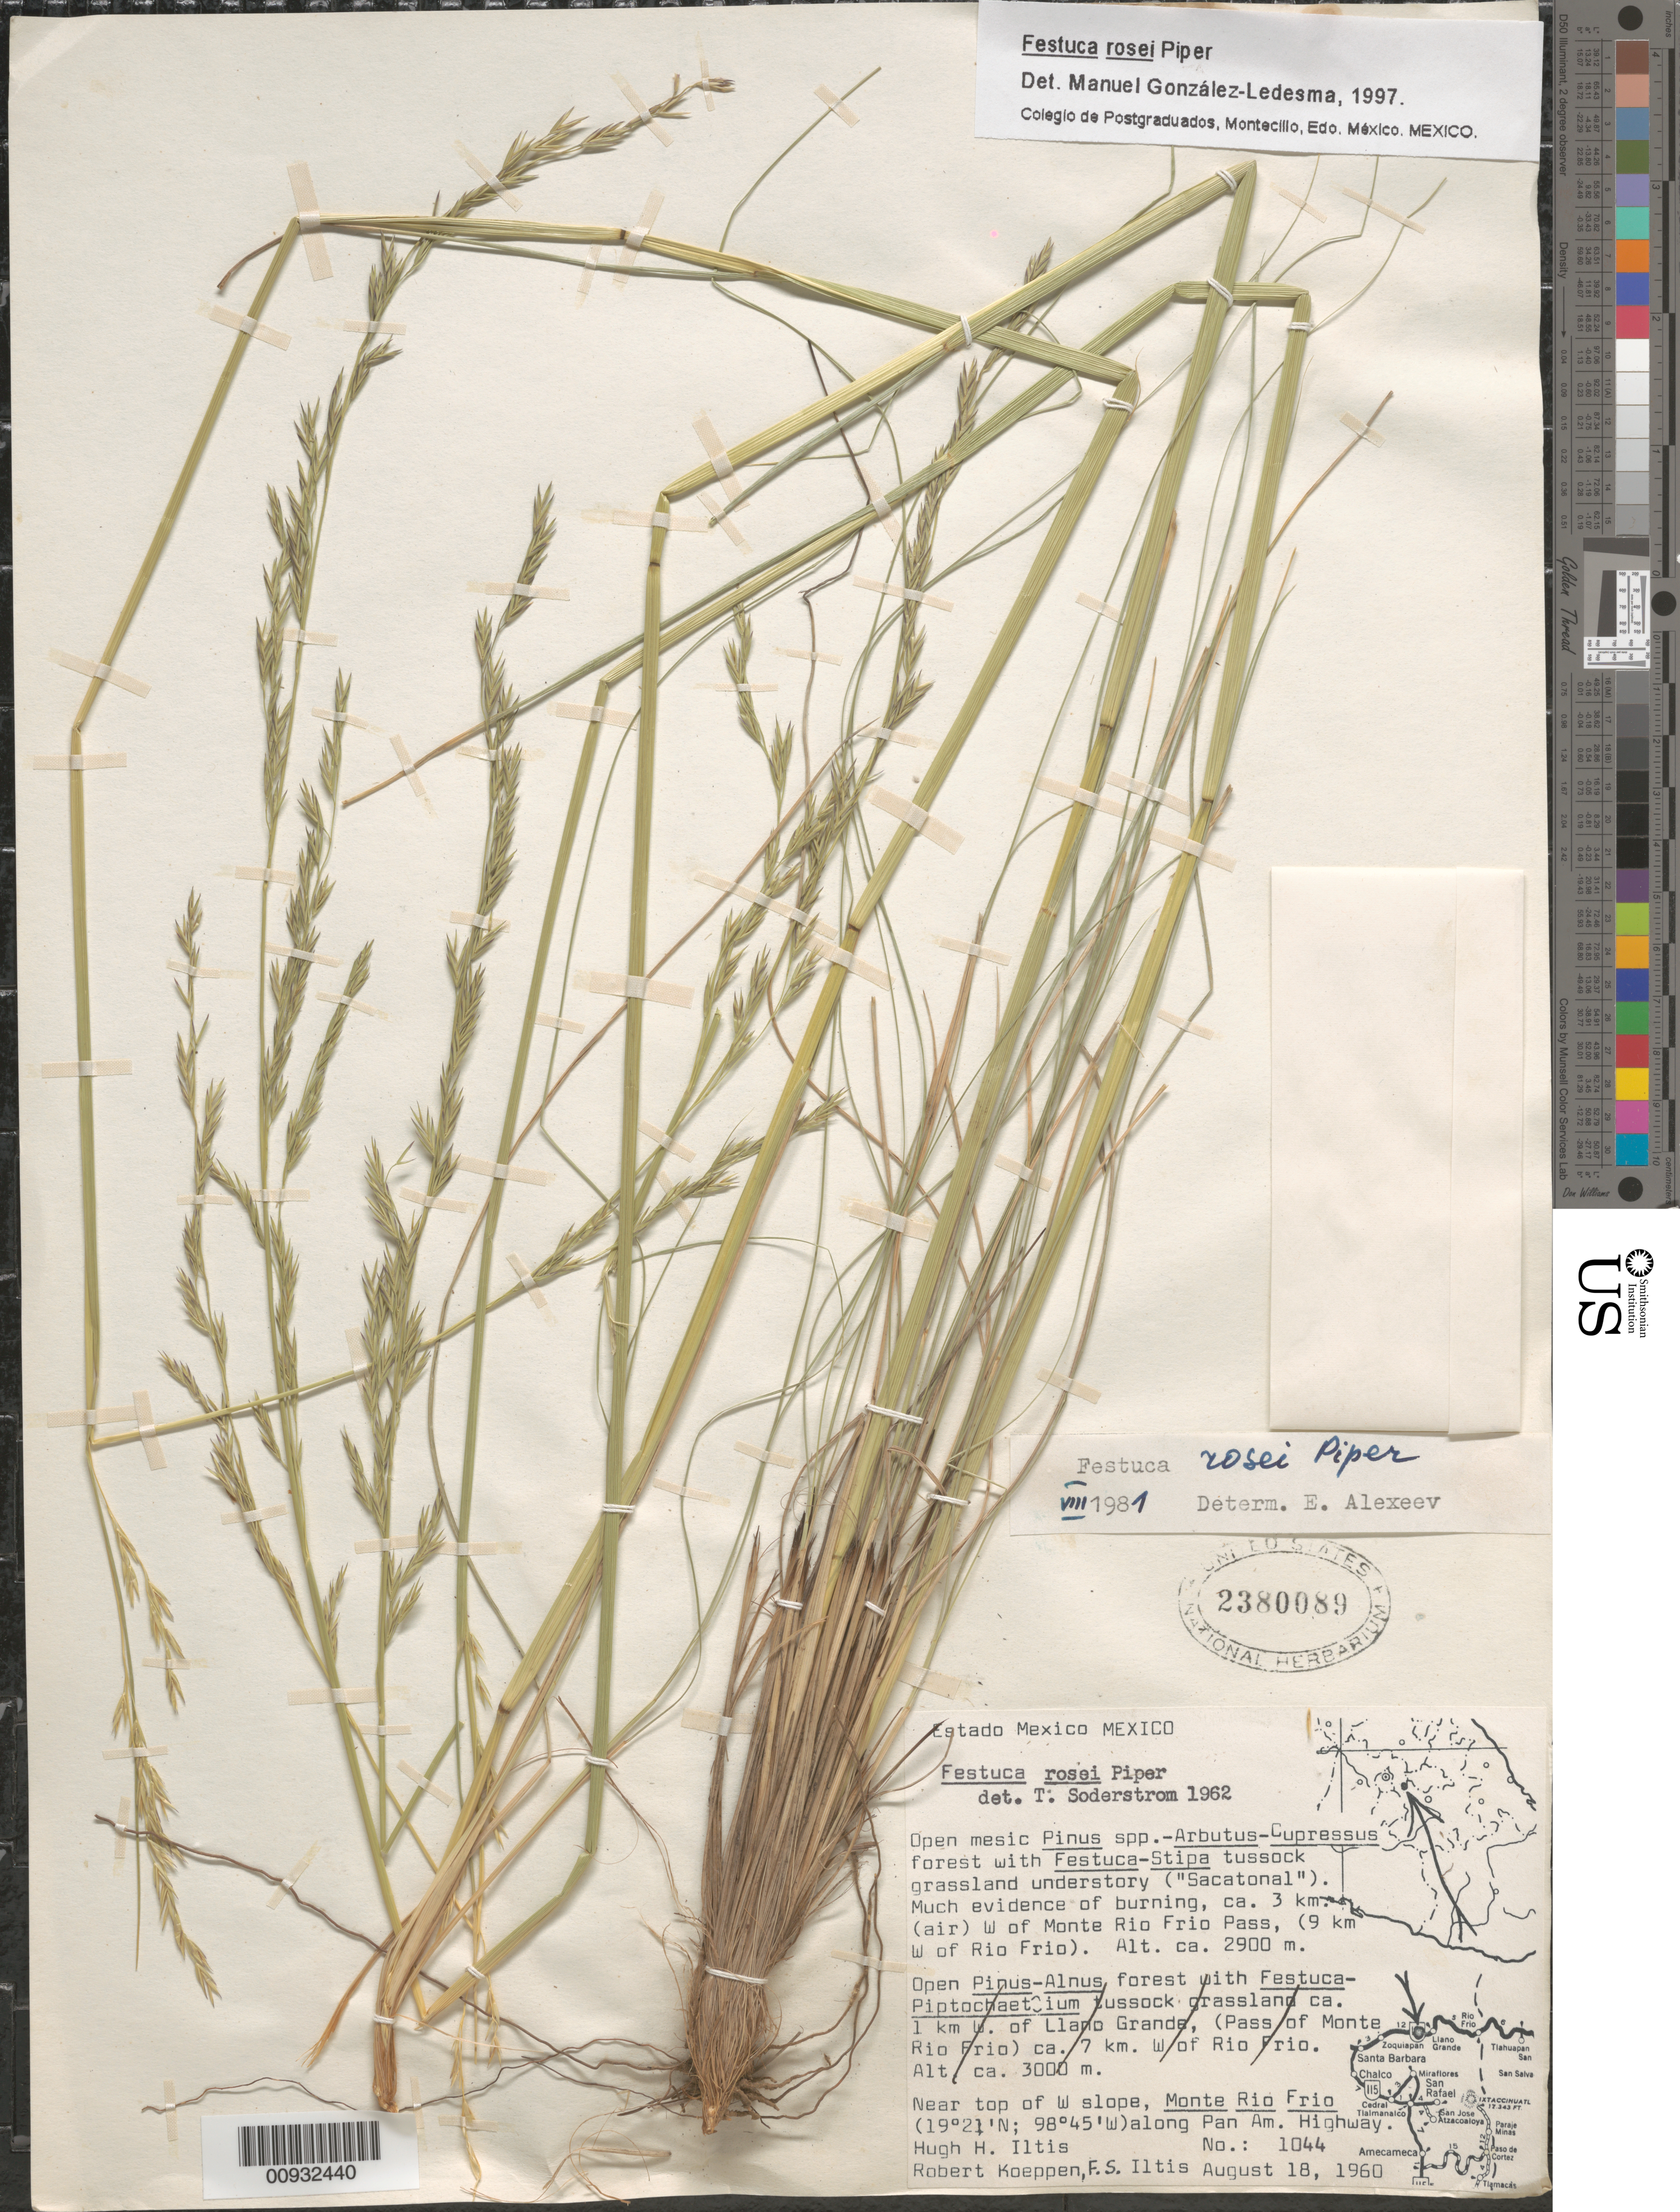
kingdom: Plantae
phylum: Tracheophyta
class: Liliopsida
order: Poales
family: Poaceae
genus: Festuca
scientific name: Festuca rosei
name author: Piper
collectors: H. H. Iltis, R. C. Koeppen & F. S. Iltis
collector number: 1044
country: Mexico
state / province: México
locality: W of Monte Rio Frio Pass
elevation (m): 2900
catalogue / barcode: US 2380089